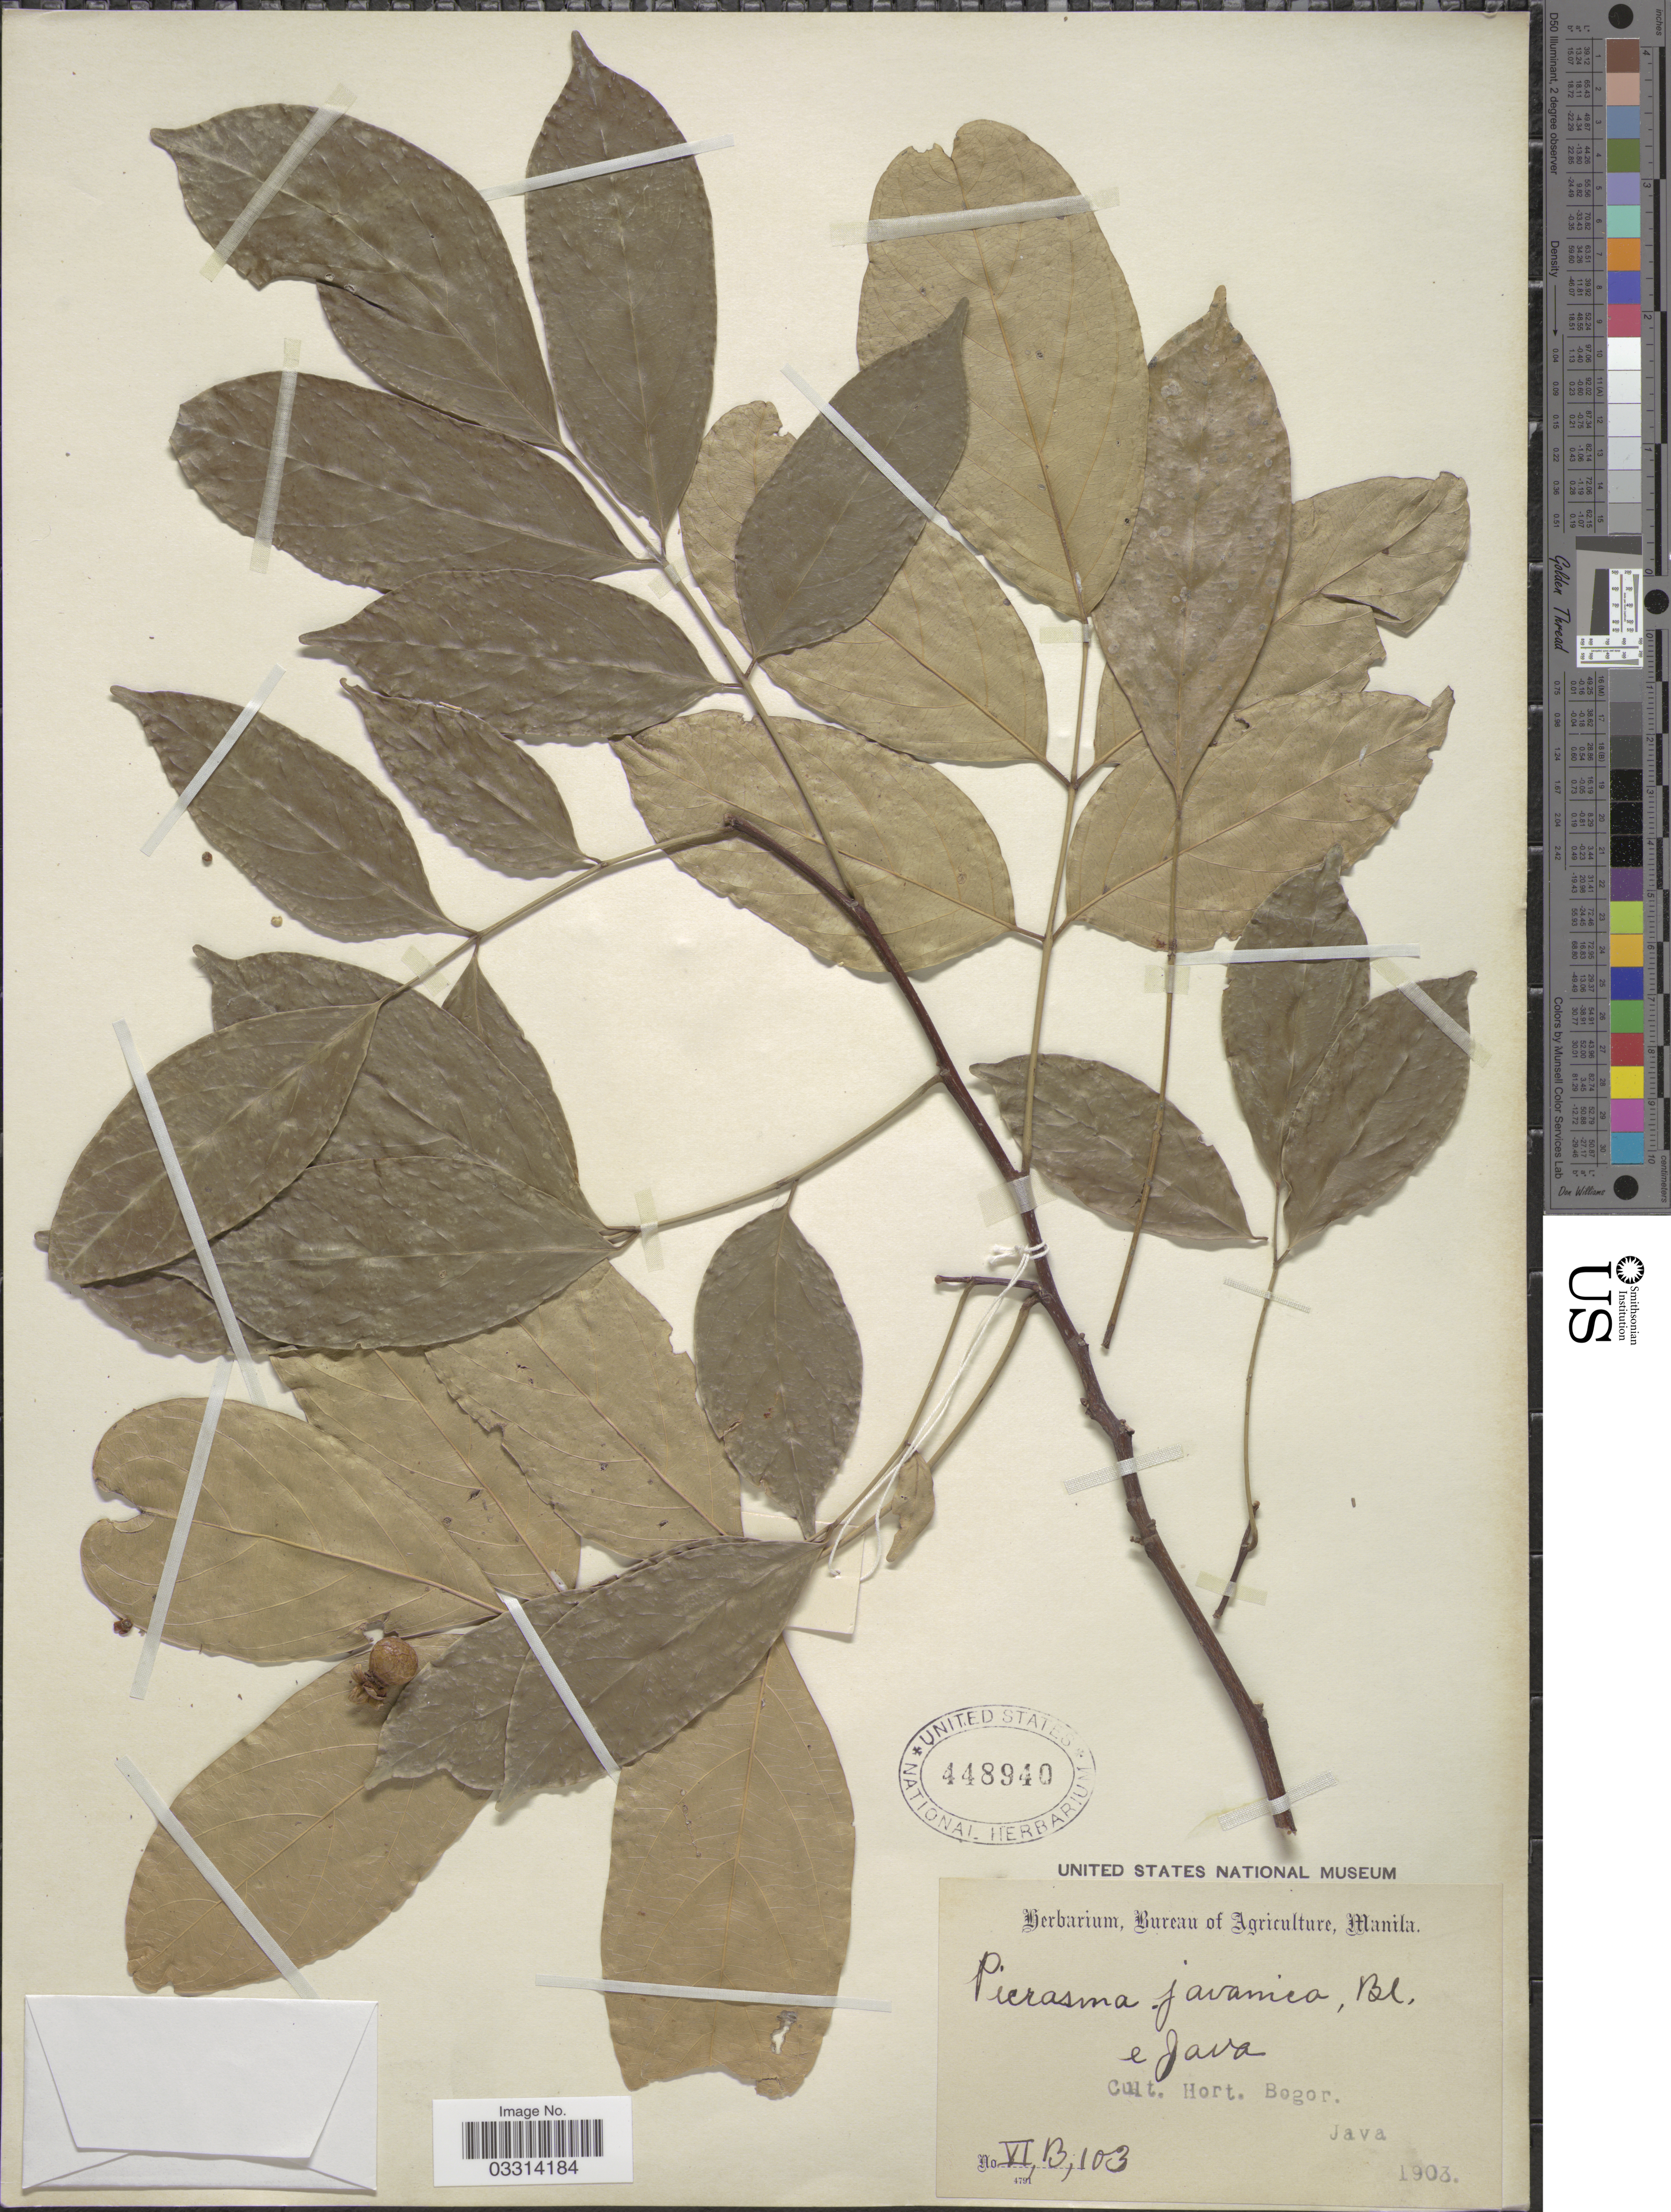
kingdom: Plantae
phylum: Tracheophyta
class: Magnoliopsida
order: Sapindales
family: Simaroubaceae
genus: Picrasma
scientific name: Picrasma javanica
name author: Blume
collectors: Ex herb. Bureau of Agriculture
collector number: VI, B, 103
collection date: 1903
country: Indonesia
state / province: Java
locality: Cult. Hort. Bogor.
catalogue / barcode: US 448940